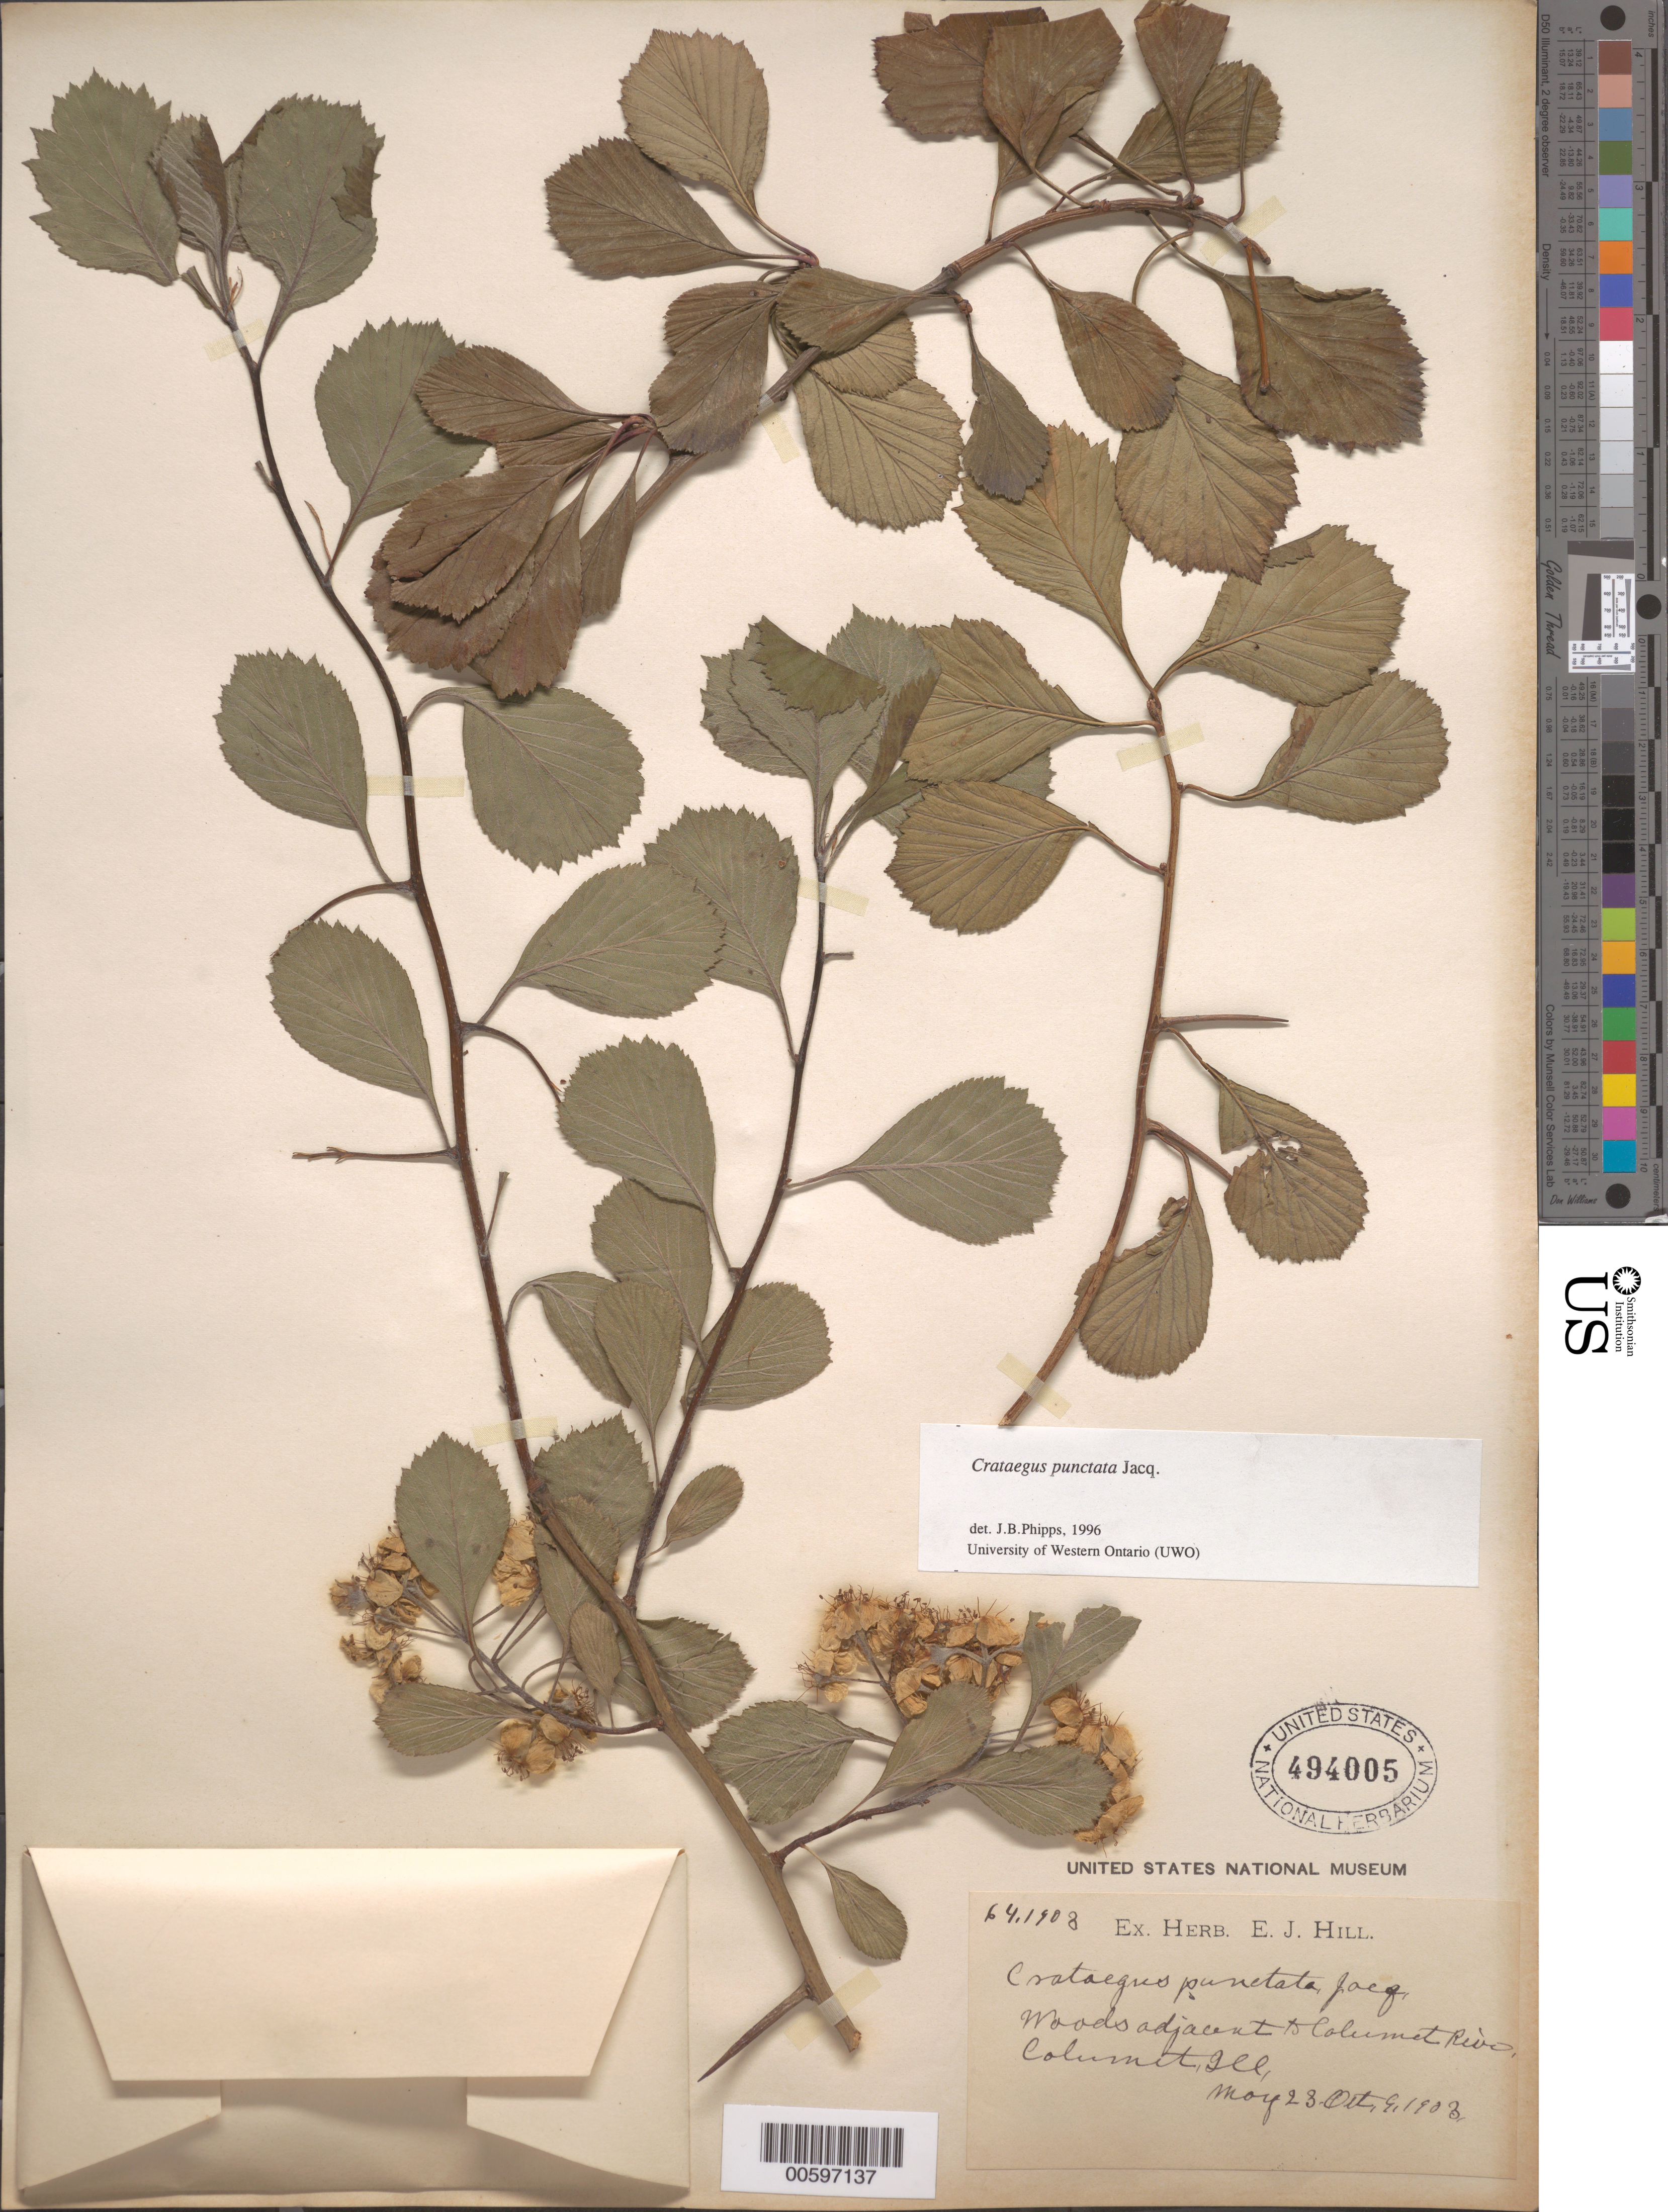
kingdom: Plantae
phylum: Tracheophyta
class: Magnoliopsida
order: Rosales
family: Rosaceae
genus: Crataegus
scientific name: Crataegus punctata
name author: Jacq.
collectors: ex herb. E.J. Hill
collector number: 64.1908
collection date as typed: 28 May 1908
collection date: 1908-05-28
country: United States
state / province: Illinois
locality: Columet, adjacent to Columet River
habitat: woods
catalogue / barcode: US 494005